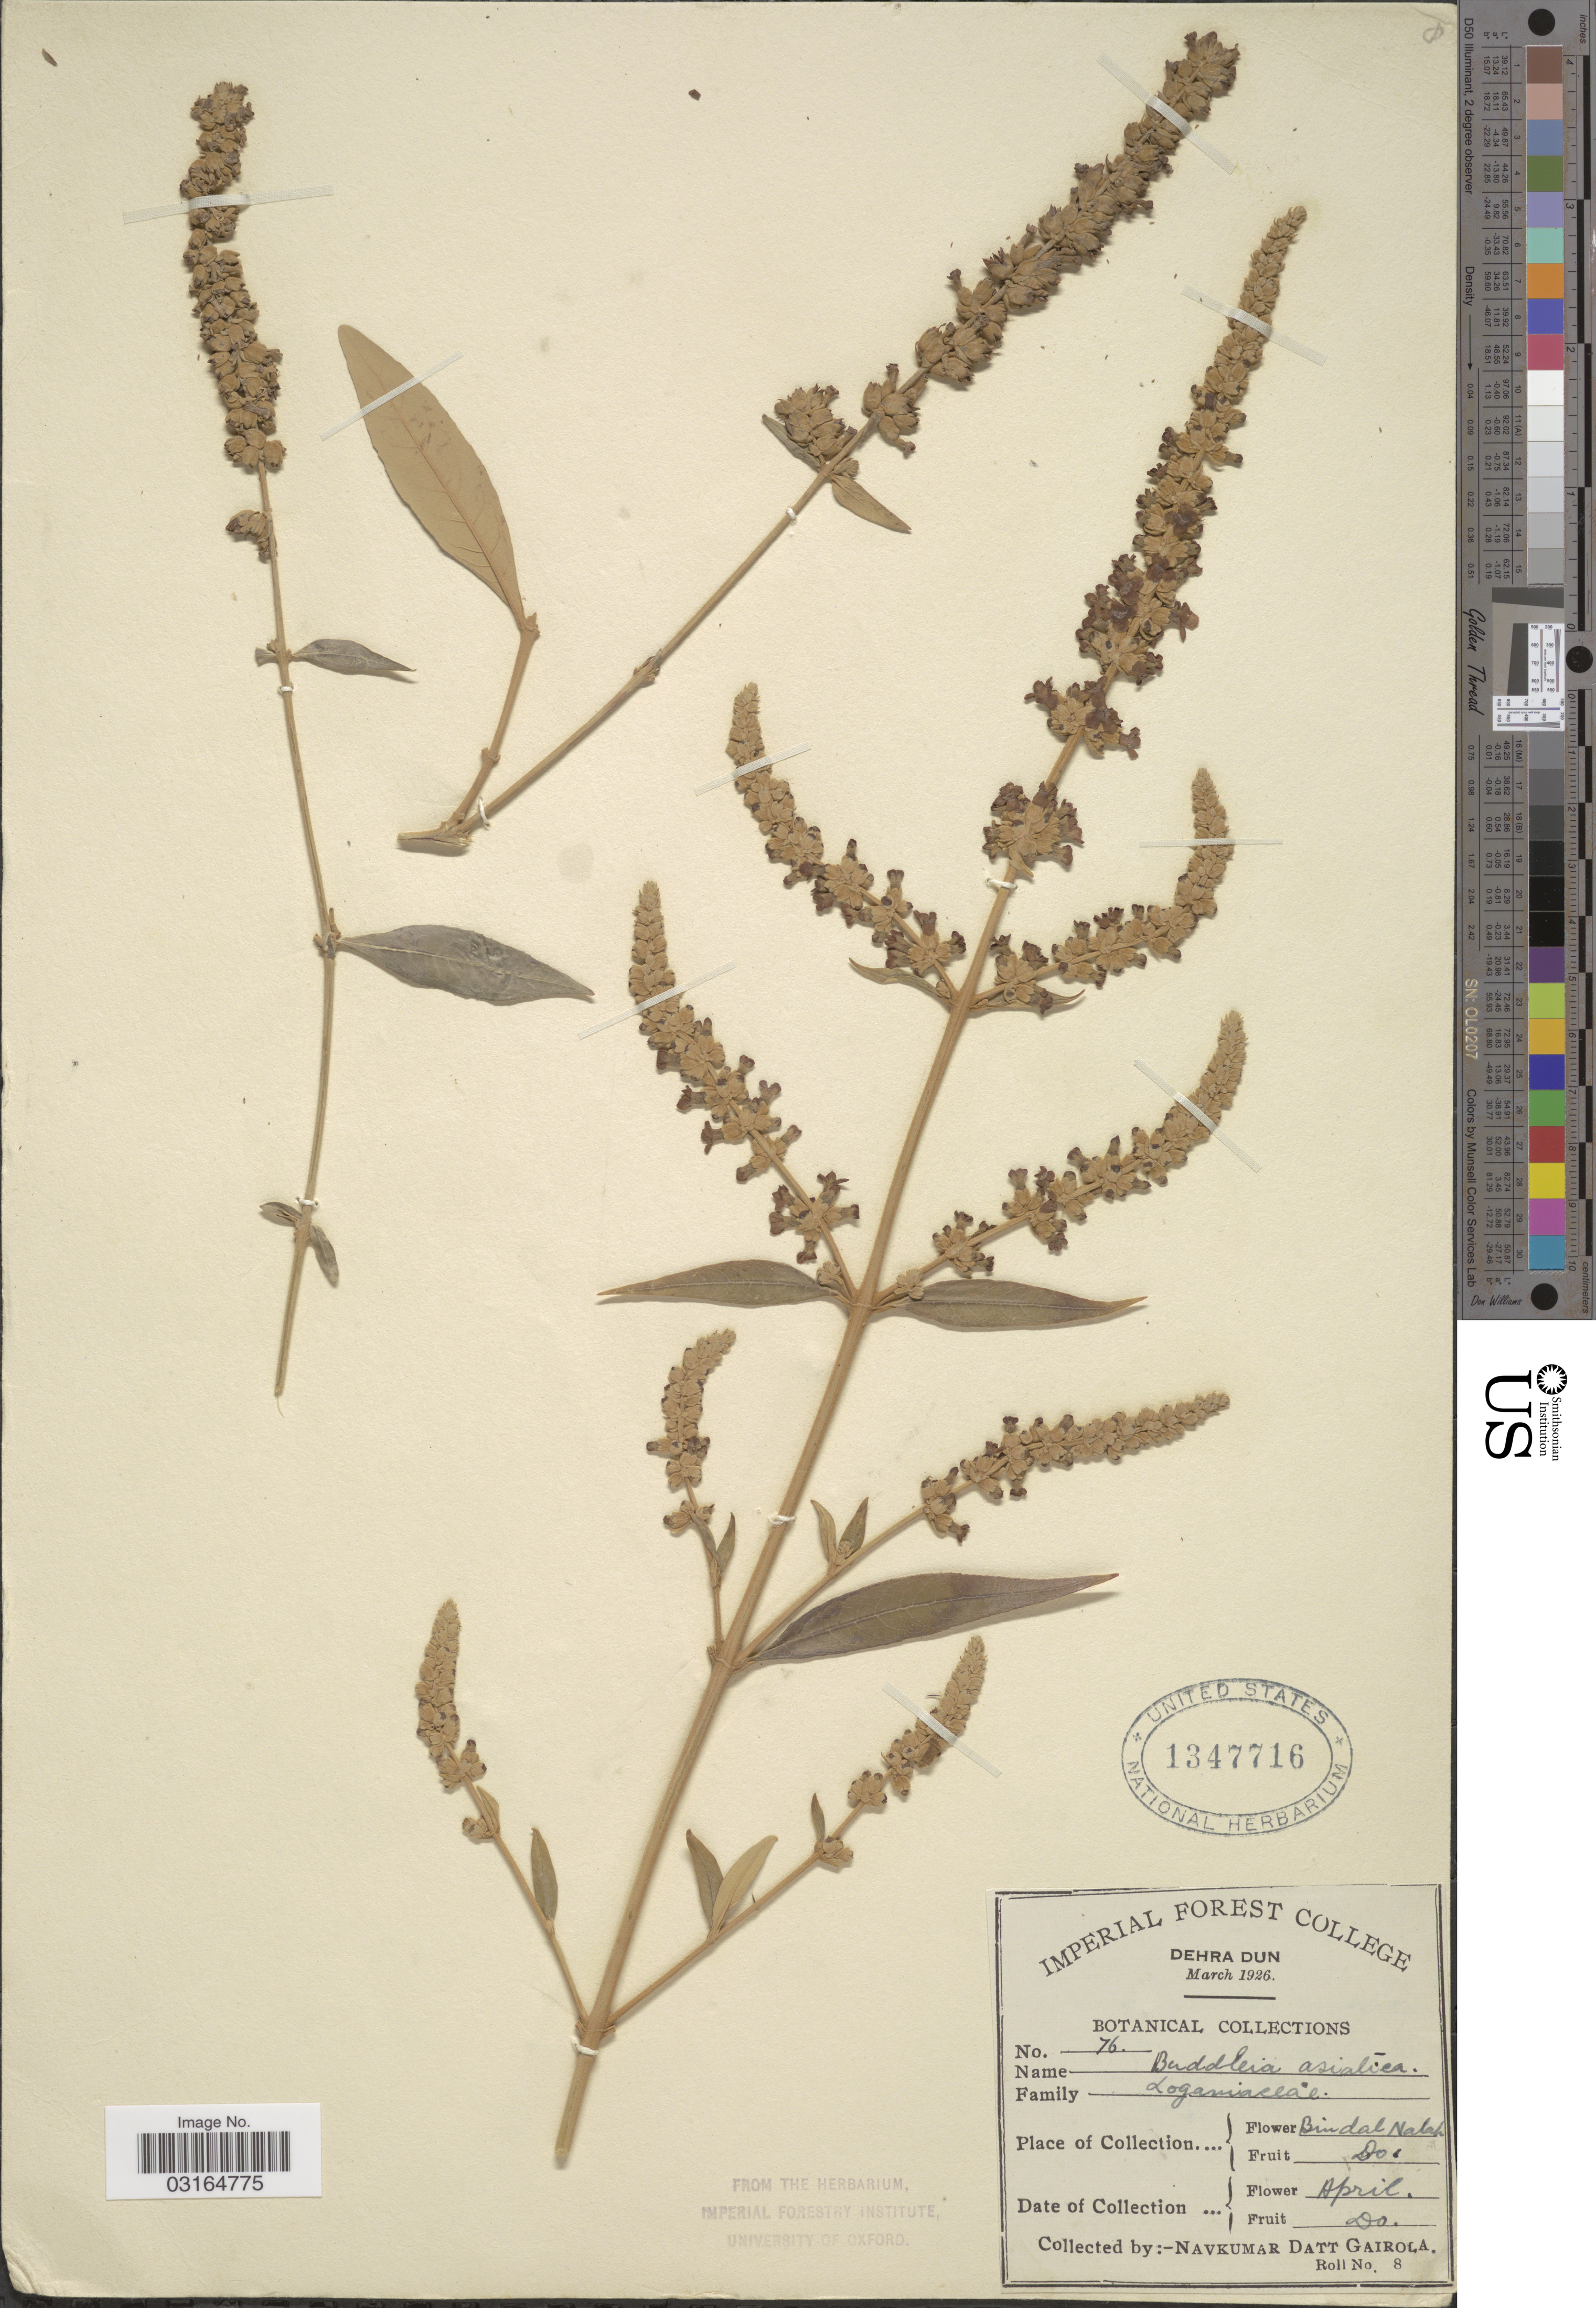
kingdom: Plantae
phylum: Tracheophyta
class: Magnoliopsida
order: Lamiales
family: Scrophulariaceae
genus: Buddleja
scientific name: Buddleja asiatica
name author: Lour.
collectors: N. Gairola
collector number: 76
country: India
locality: Bindal, Nalah.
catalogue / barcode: US 1347716